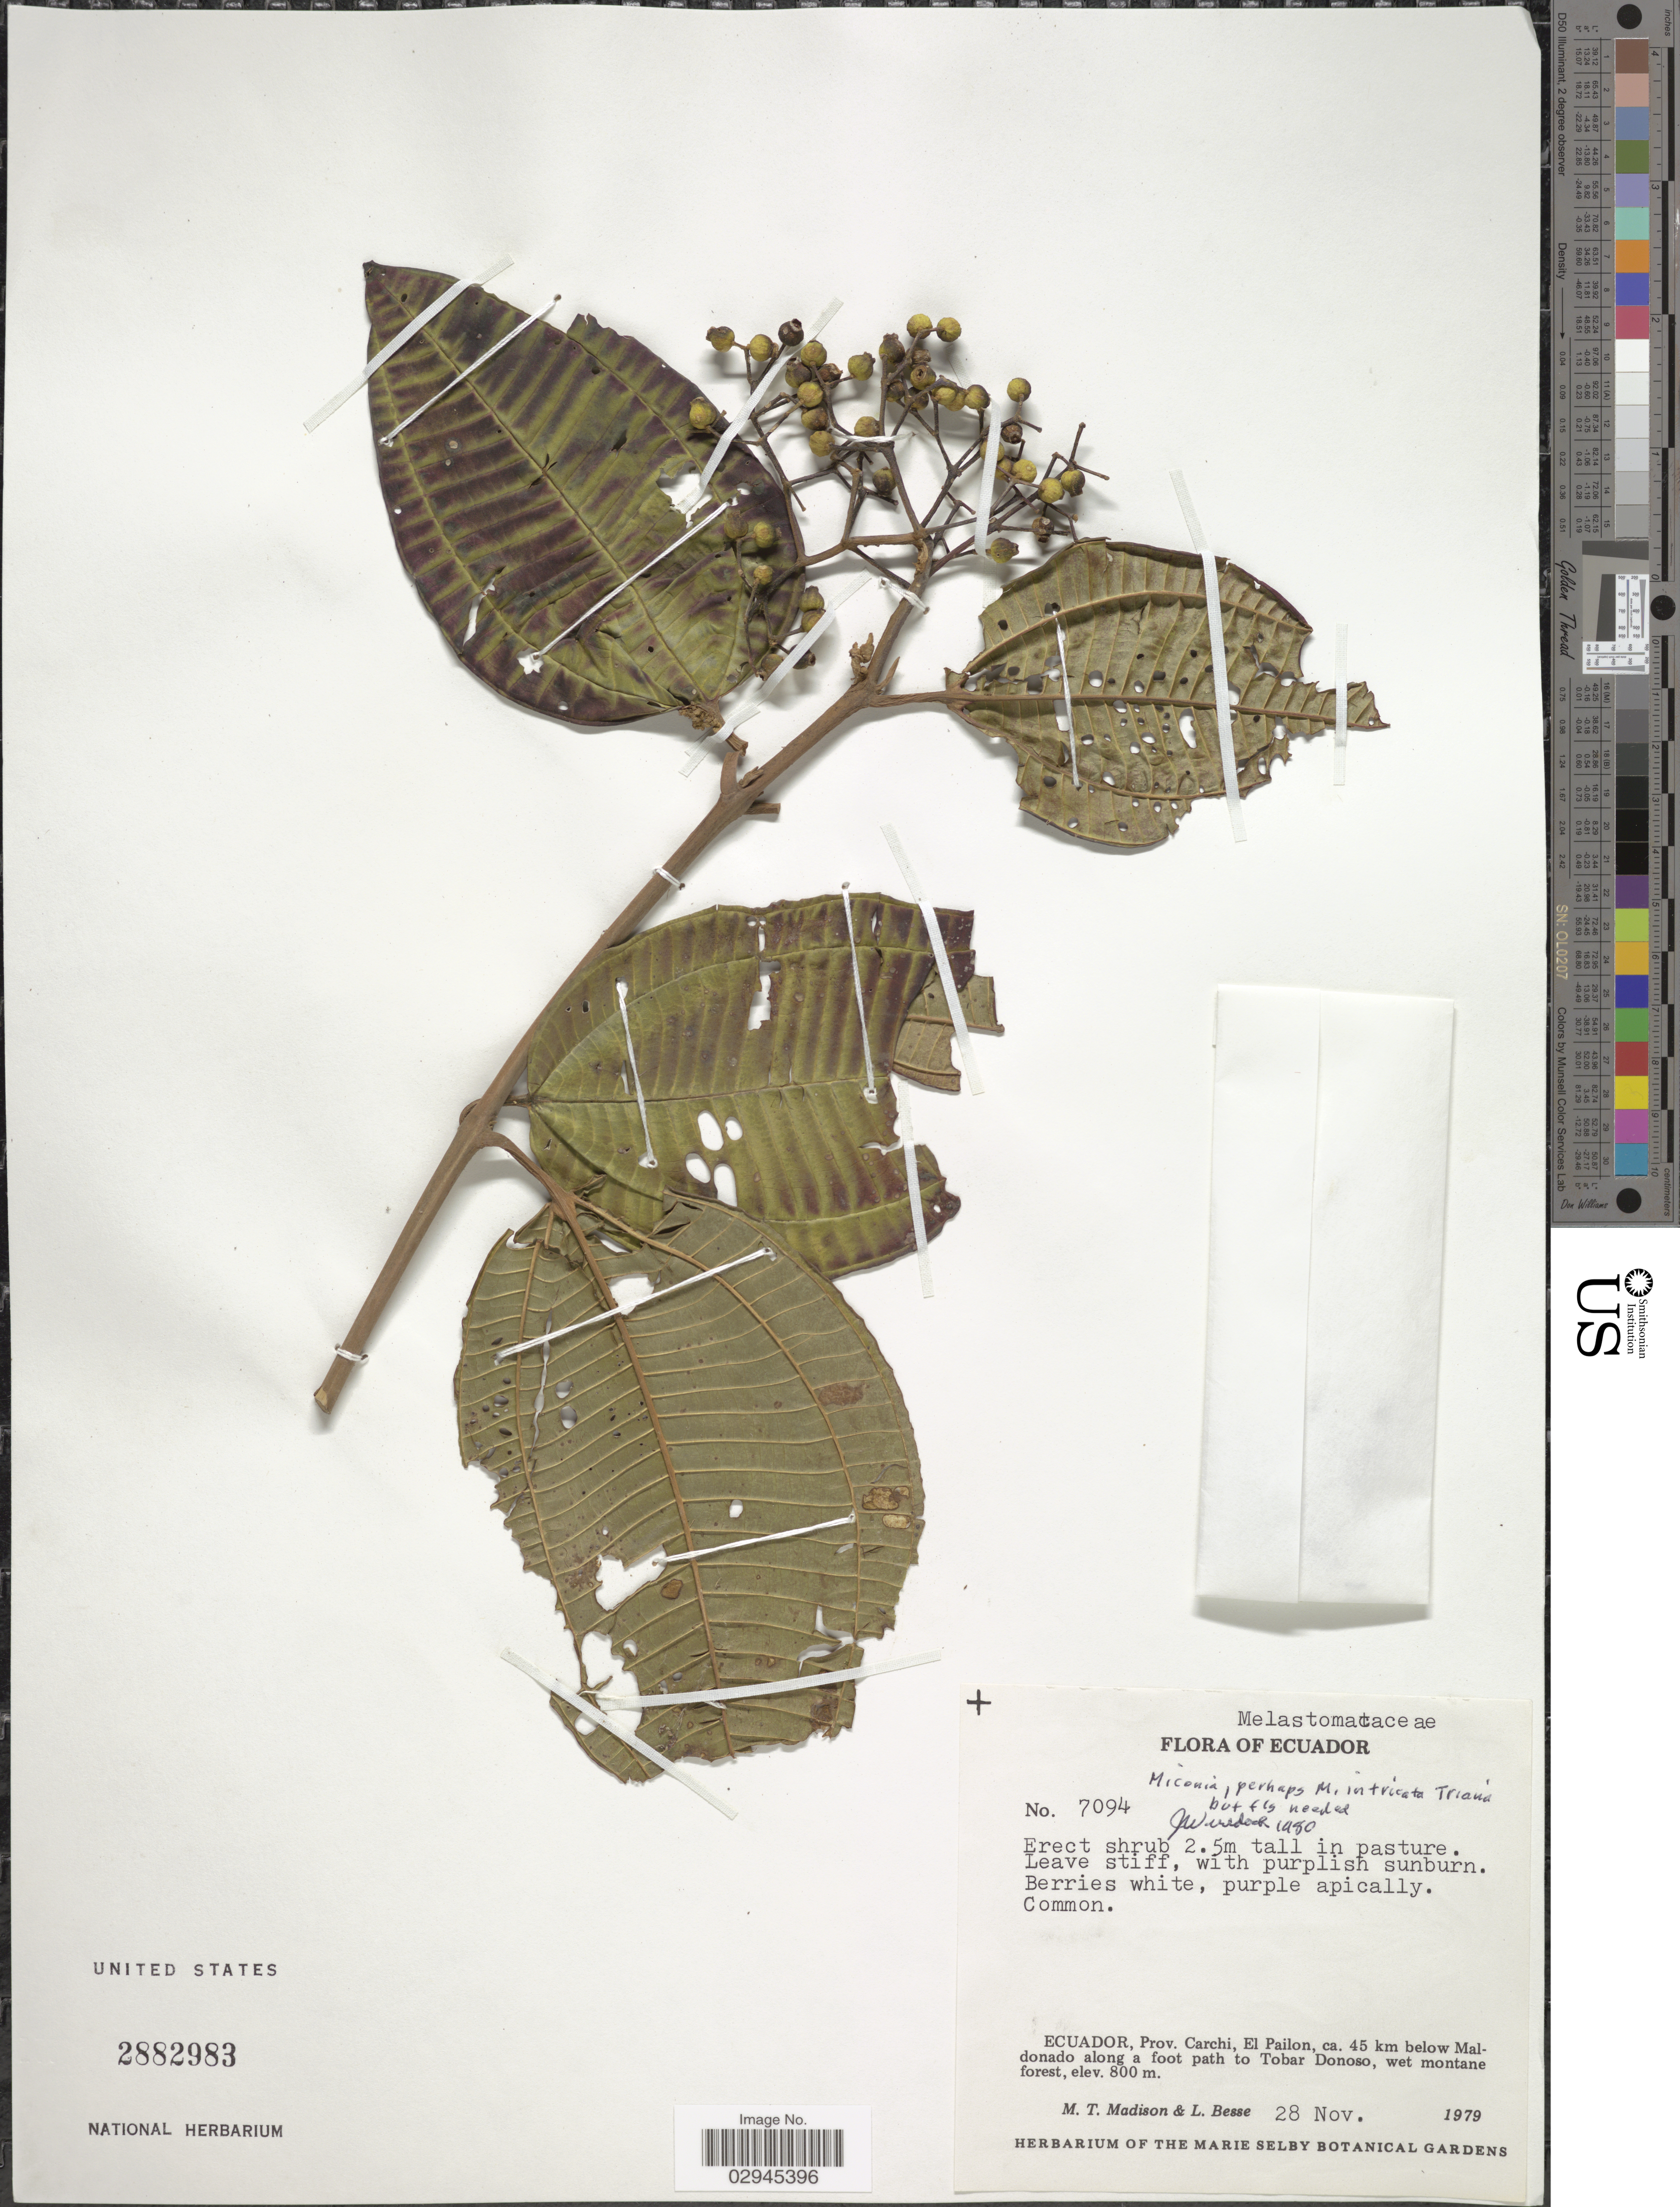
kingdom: Plantae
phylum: Tracheophyta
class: Magnoliopsida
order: Myrtales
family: Melastomataceae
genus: Miconia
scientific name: Miconia sp.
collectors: M. T. Madison & L. Besse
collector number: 7094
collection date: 1979-11-28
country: Ecuador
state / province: Carchi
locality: El Pailon, ca. 45 km below Maldonado along a foot path to Tobar Donoso, wet montane forest.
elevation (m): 800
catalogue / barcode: US 2882983